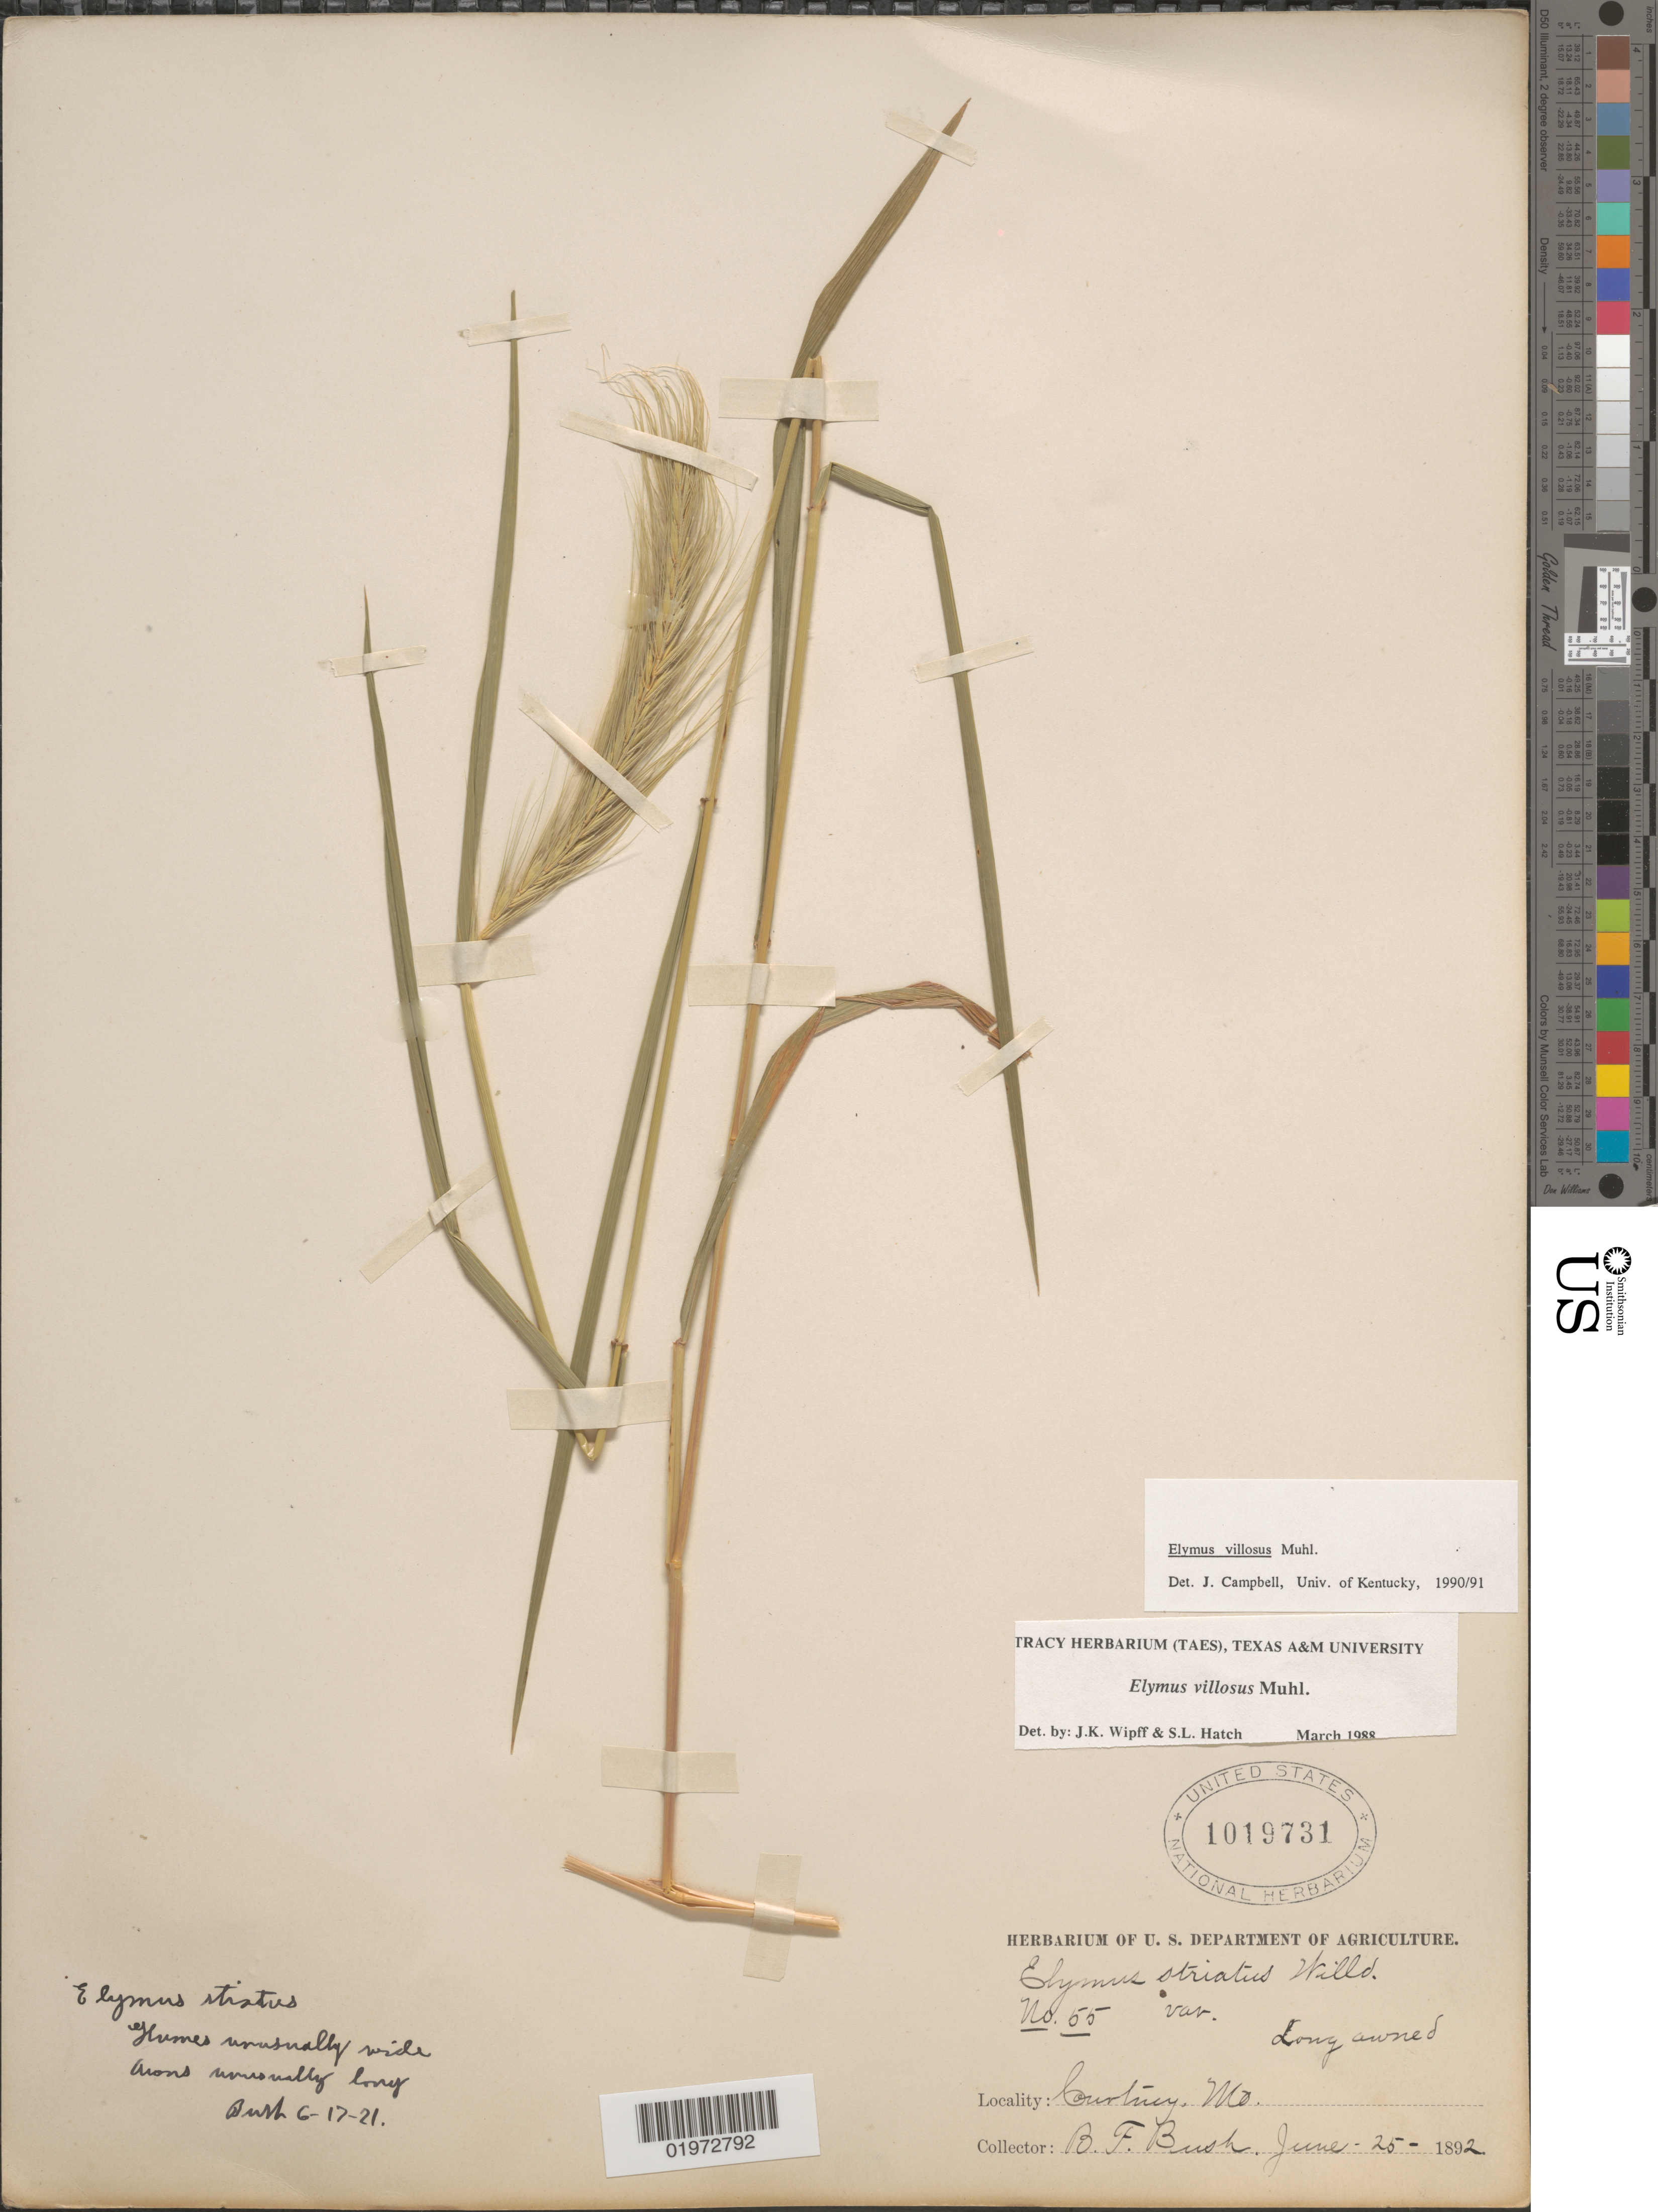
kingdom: Plantae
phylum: Tracheophyta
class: Liliopsida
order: Poales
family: Poaceae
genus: Elymus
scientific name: Elymus villosus var. arkansanus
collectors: B. F. Bush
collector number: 55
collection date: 1892-06-25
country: United States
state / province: Missouri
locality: Courtney.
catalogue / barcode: US 1019731